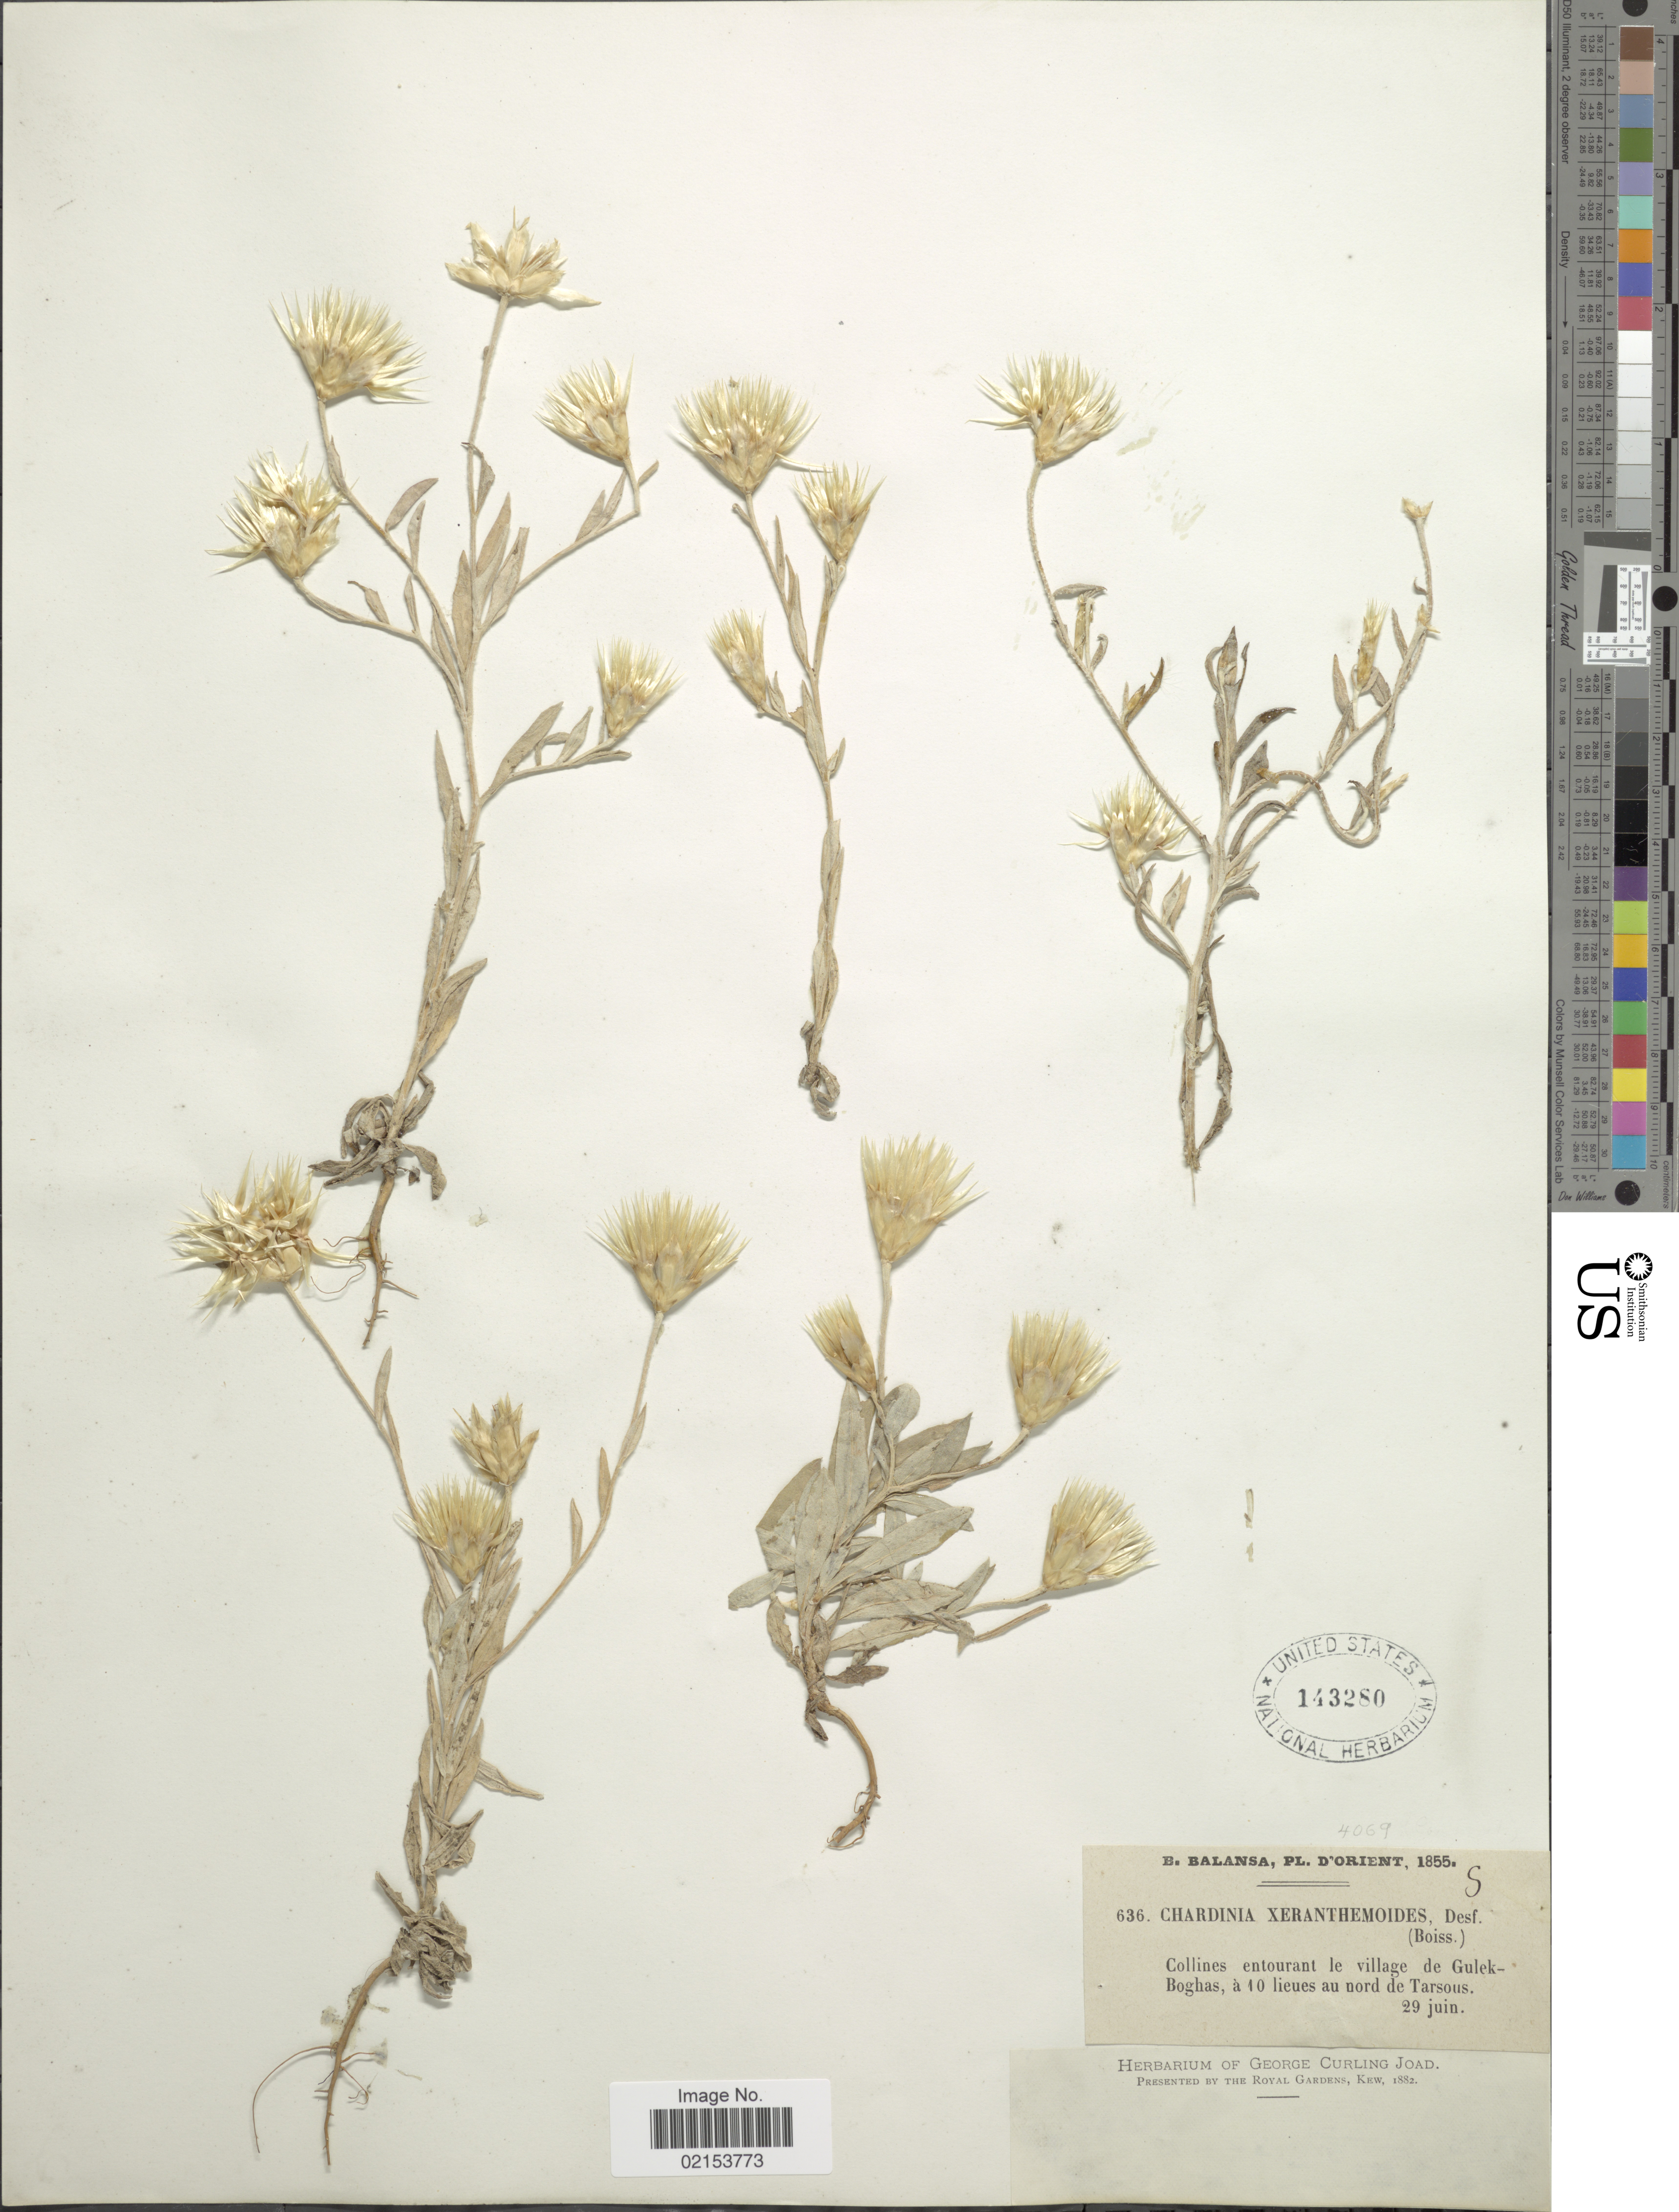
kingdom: Plantae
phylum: Tracheophyta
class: Magnoliopsida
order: Asterales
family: Asteraceae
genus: Chardinia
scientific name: Chardinia orientalis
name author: (L.) Kuntze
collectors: B. Balansa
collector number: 636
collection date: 1855-06-29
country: Turkey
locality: D'Orient. Collines entourant le village de Gulek Boghas, a 10 lieues au nord de Tarsous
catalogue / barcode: US 143280